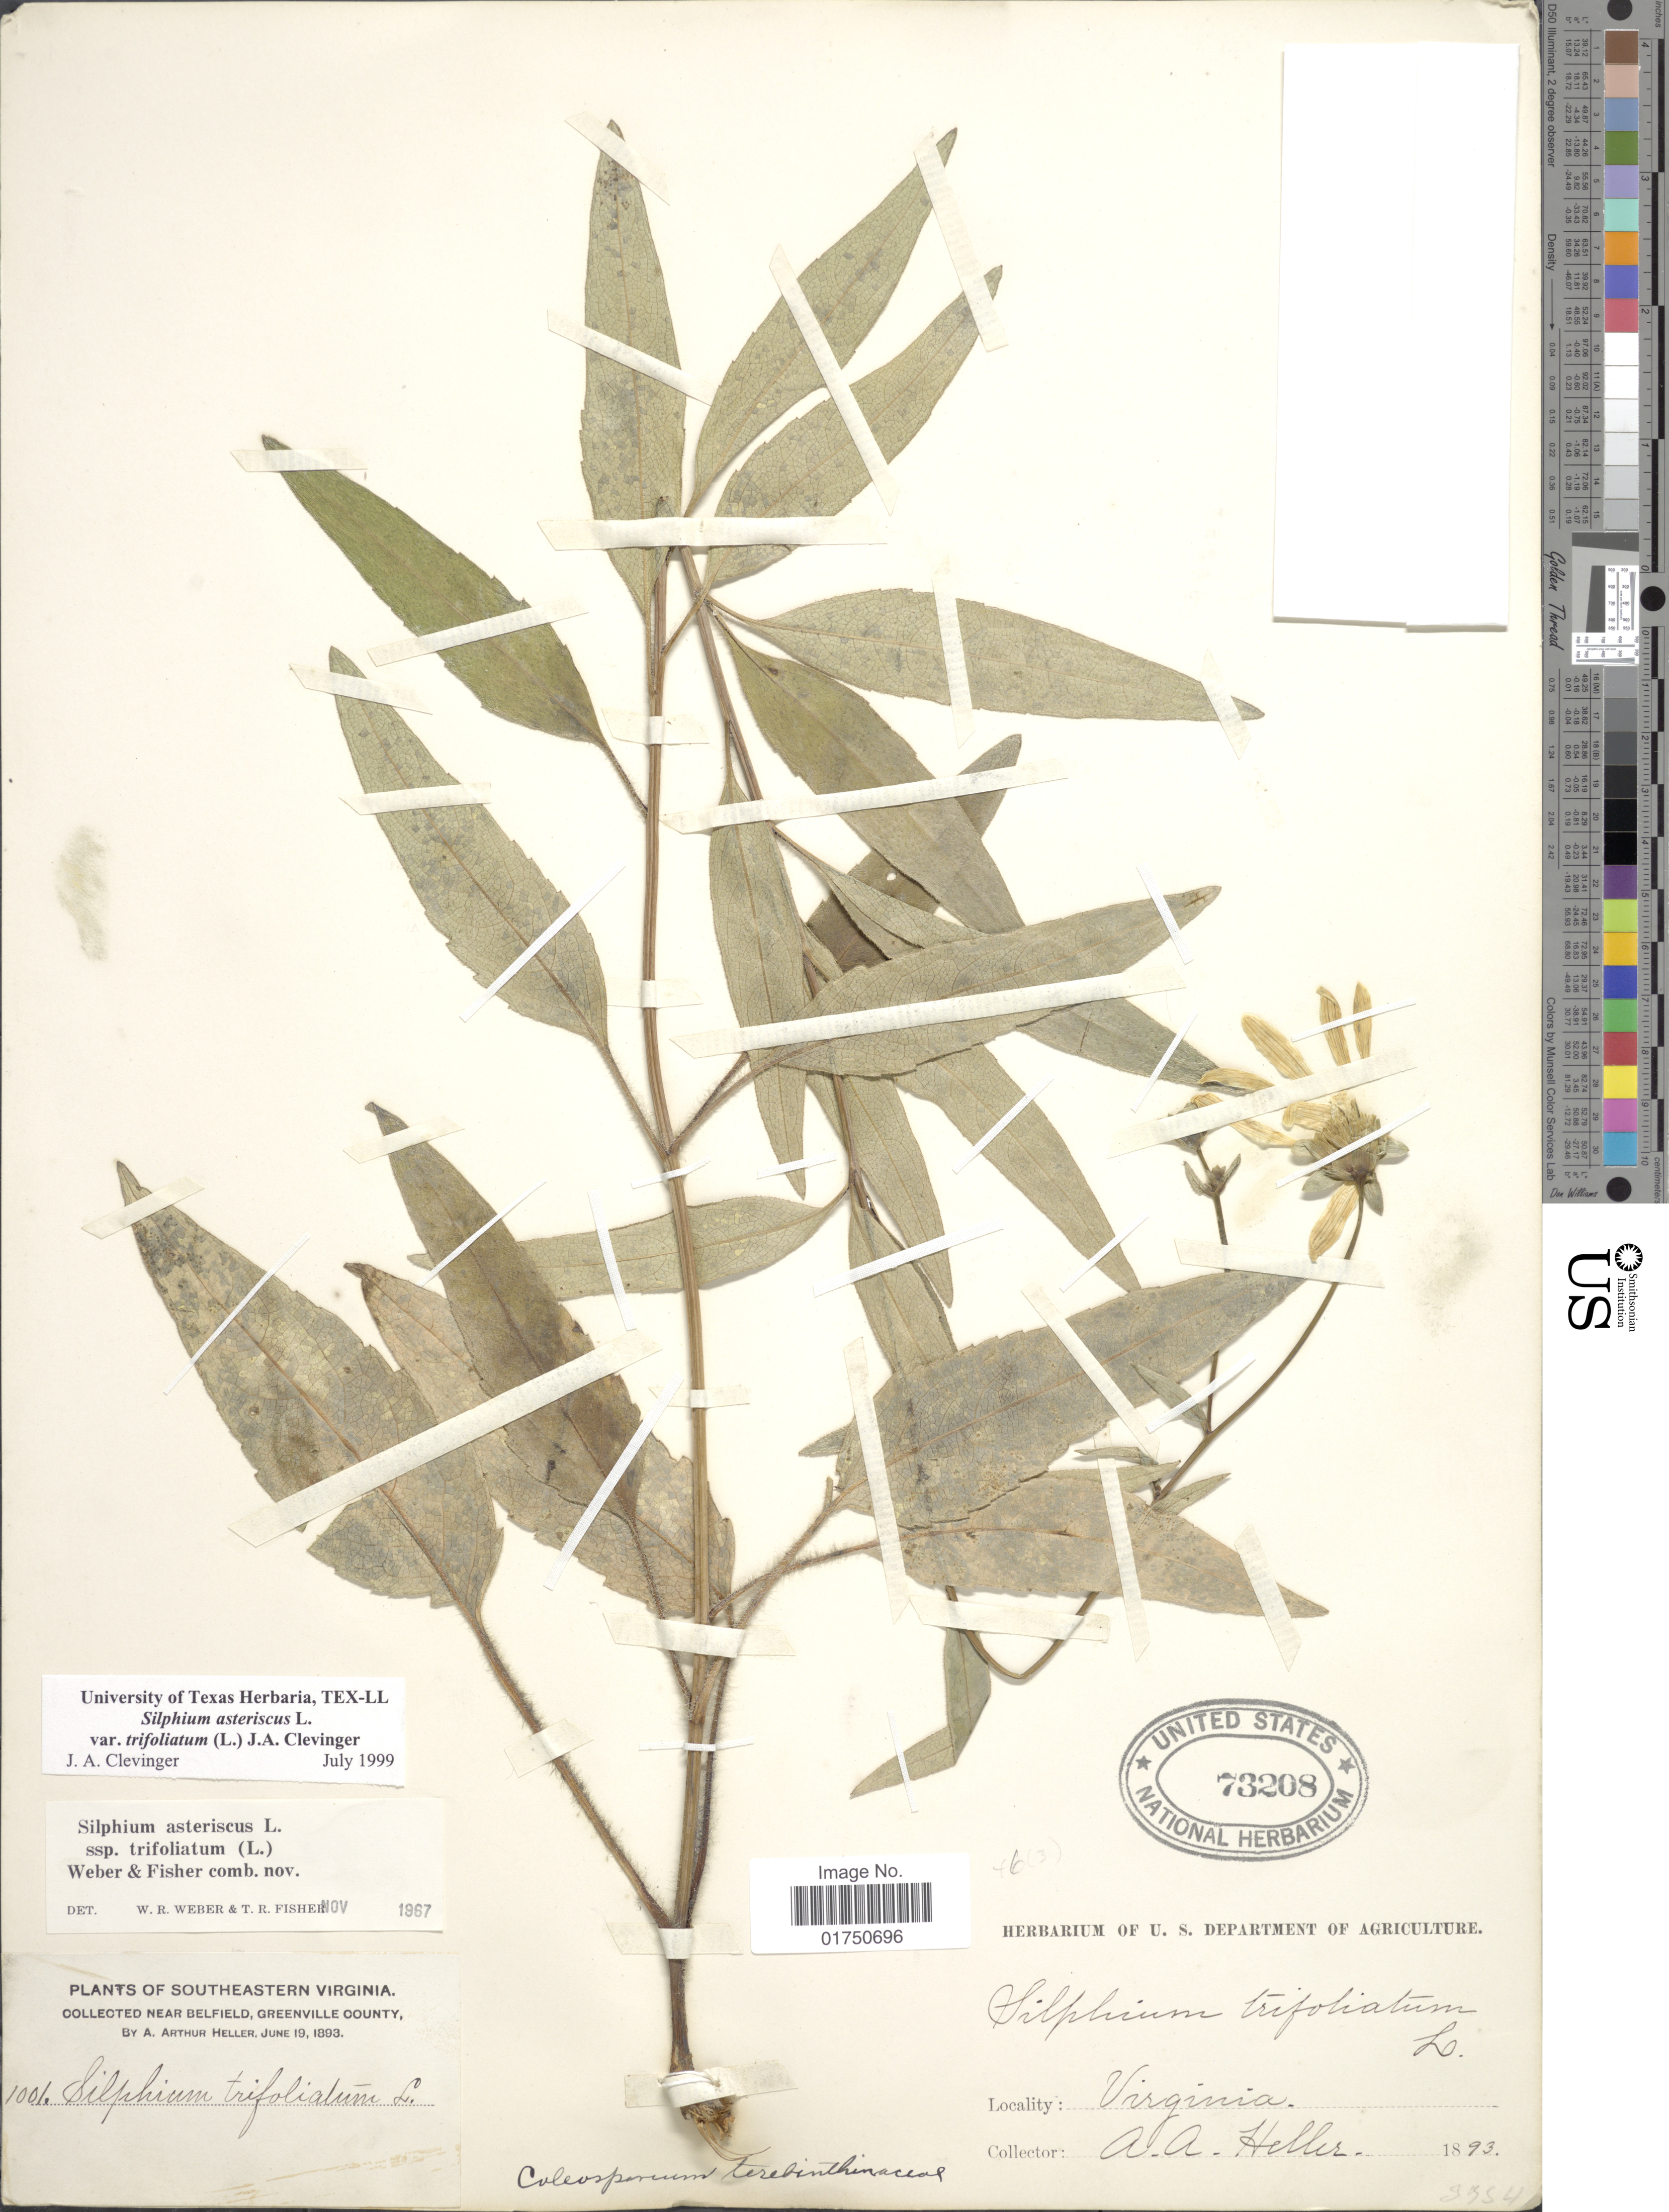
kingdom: Plantae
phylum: Tracheophyta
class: Magnoliopsida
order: Asterales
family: Asteraceae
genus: Silphium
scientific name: Silphium asteriscus var. trifoliatum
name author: (L.) Clevinger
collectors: A. A. Heller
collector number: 1001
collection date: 1893-06-19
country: United States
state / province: Virginia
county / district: Greensville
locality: Southeastern Virginia. Collected near Belfield, Greenville County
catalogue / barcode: US 73208